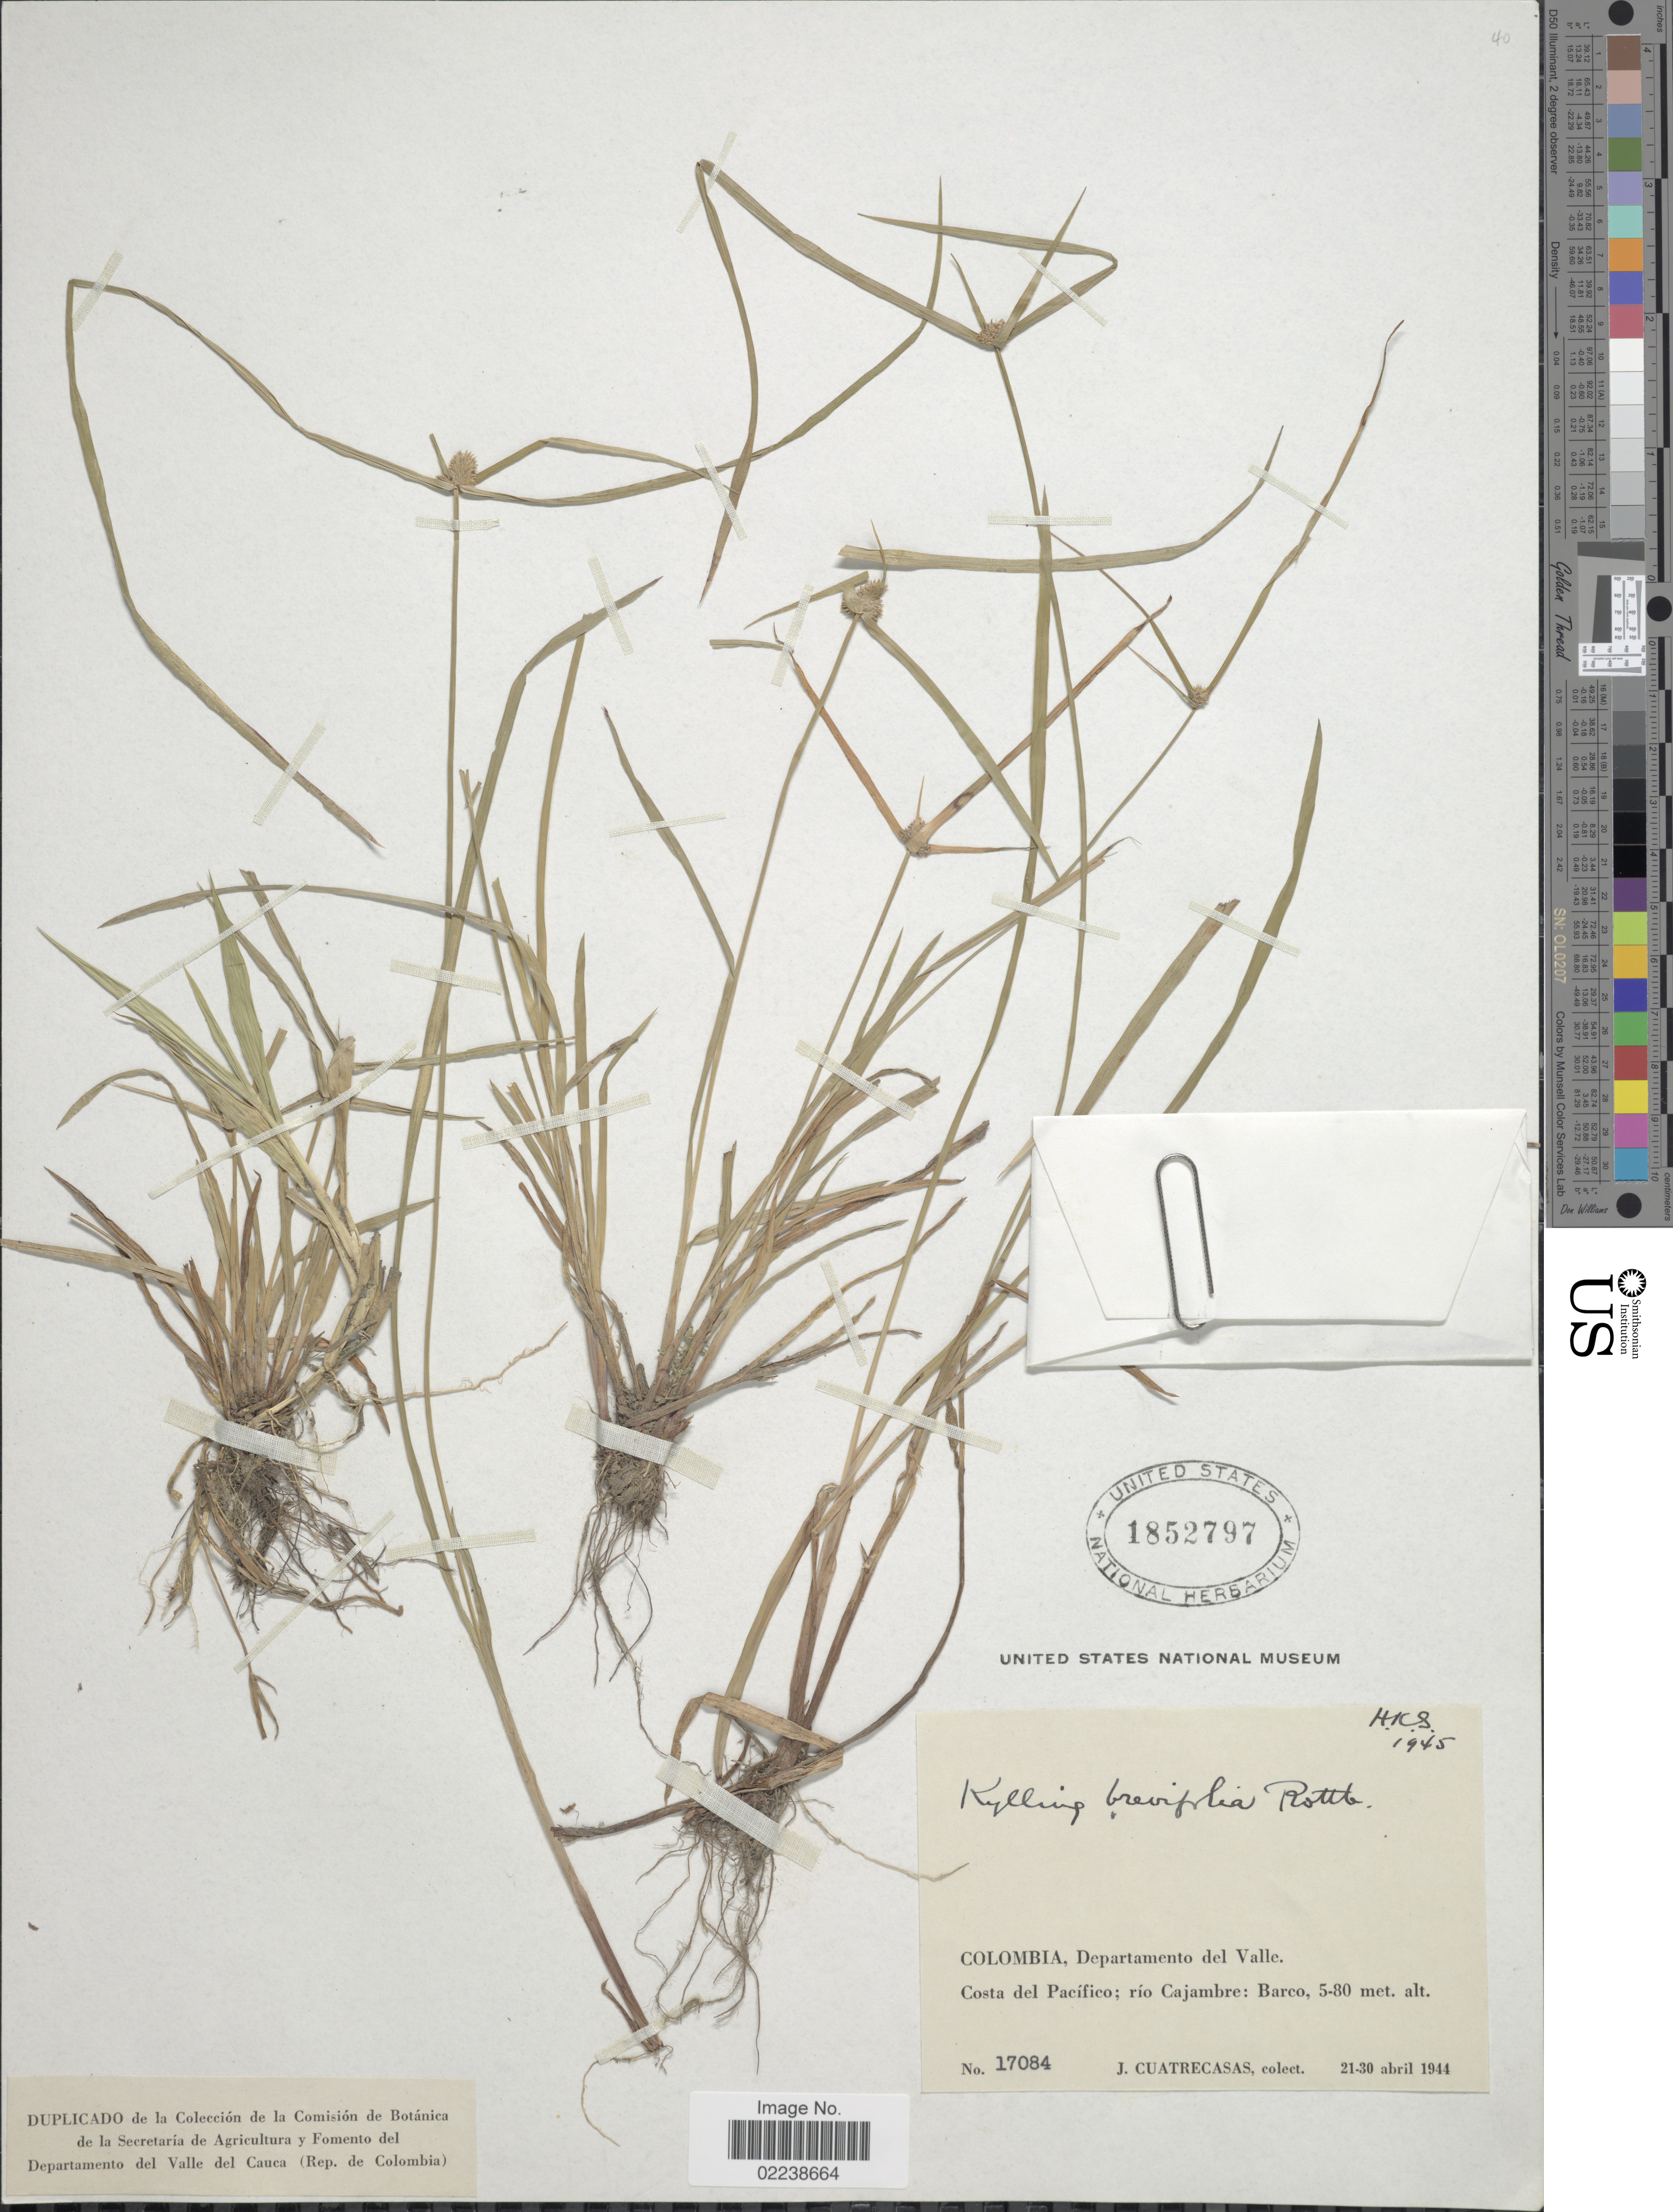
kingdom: Plantae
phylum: Tracheophyta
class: Liliopsida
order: Poales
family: Cyperaceae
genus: Cyperus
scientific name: Cyperus hortensis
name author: (Salzm. ex Steud.) Dorr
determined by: Strong, Mark T., (BOT), Smithsonian Institution - National Museum of Natural History (UNITED STATES)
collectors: J. Cuatrecasas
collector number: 17084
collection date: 1944-04-21/1944-04-30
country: Colombia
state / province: Valle del Cauca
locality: Costa del Pacifico; rio Cajambre: Barco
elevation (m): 5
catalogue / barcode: US 1852797